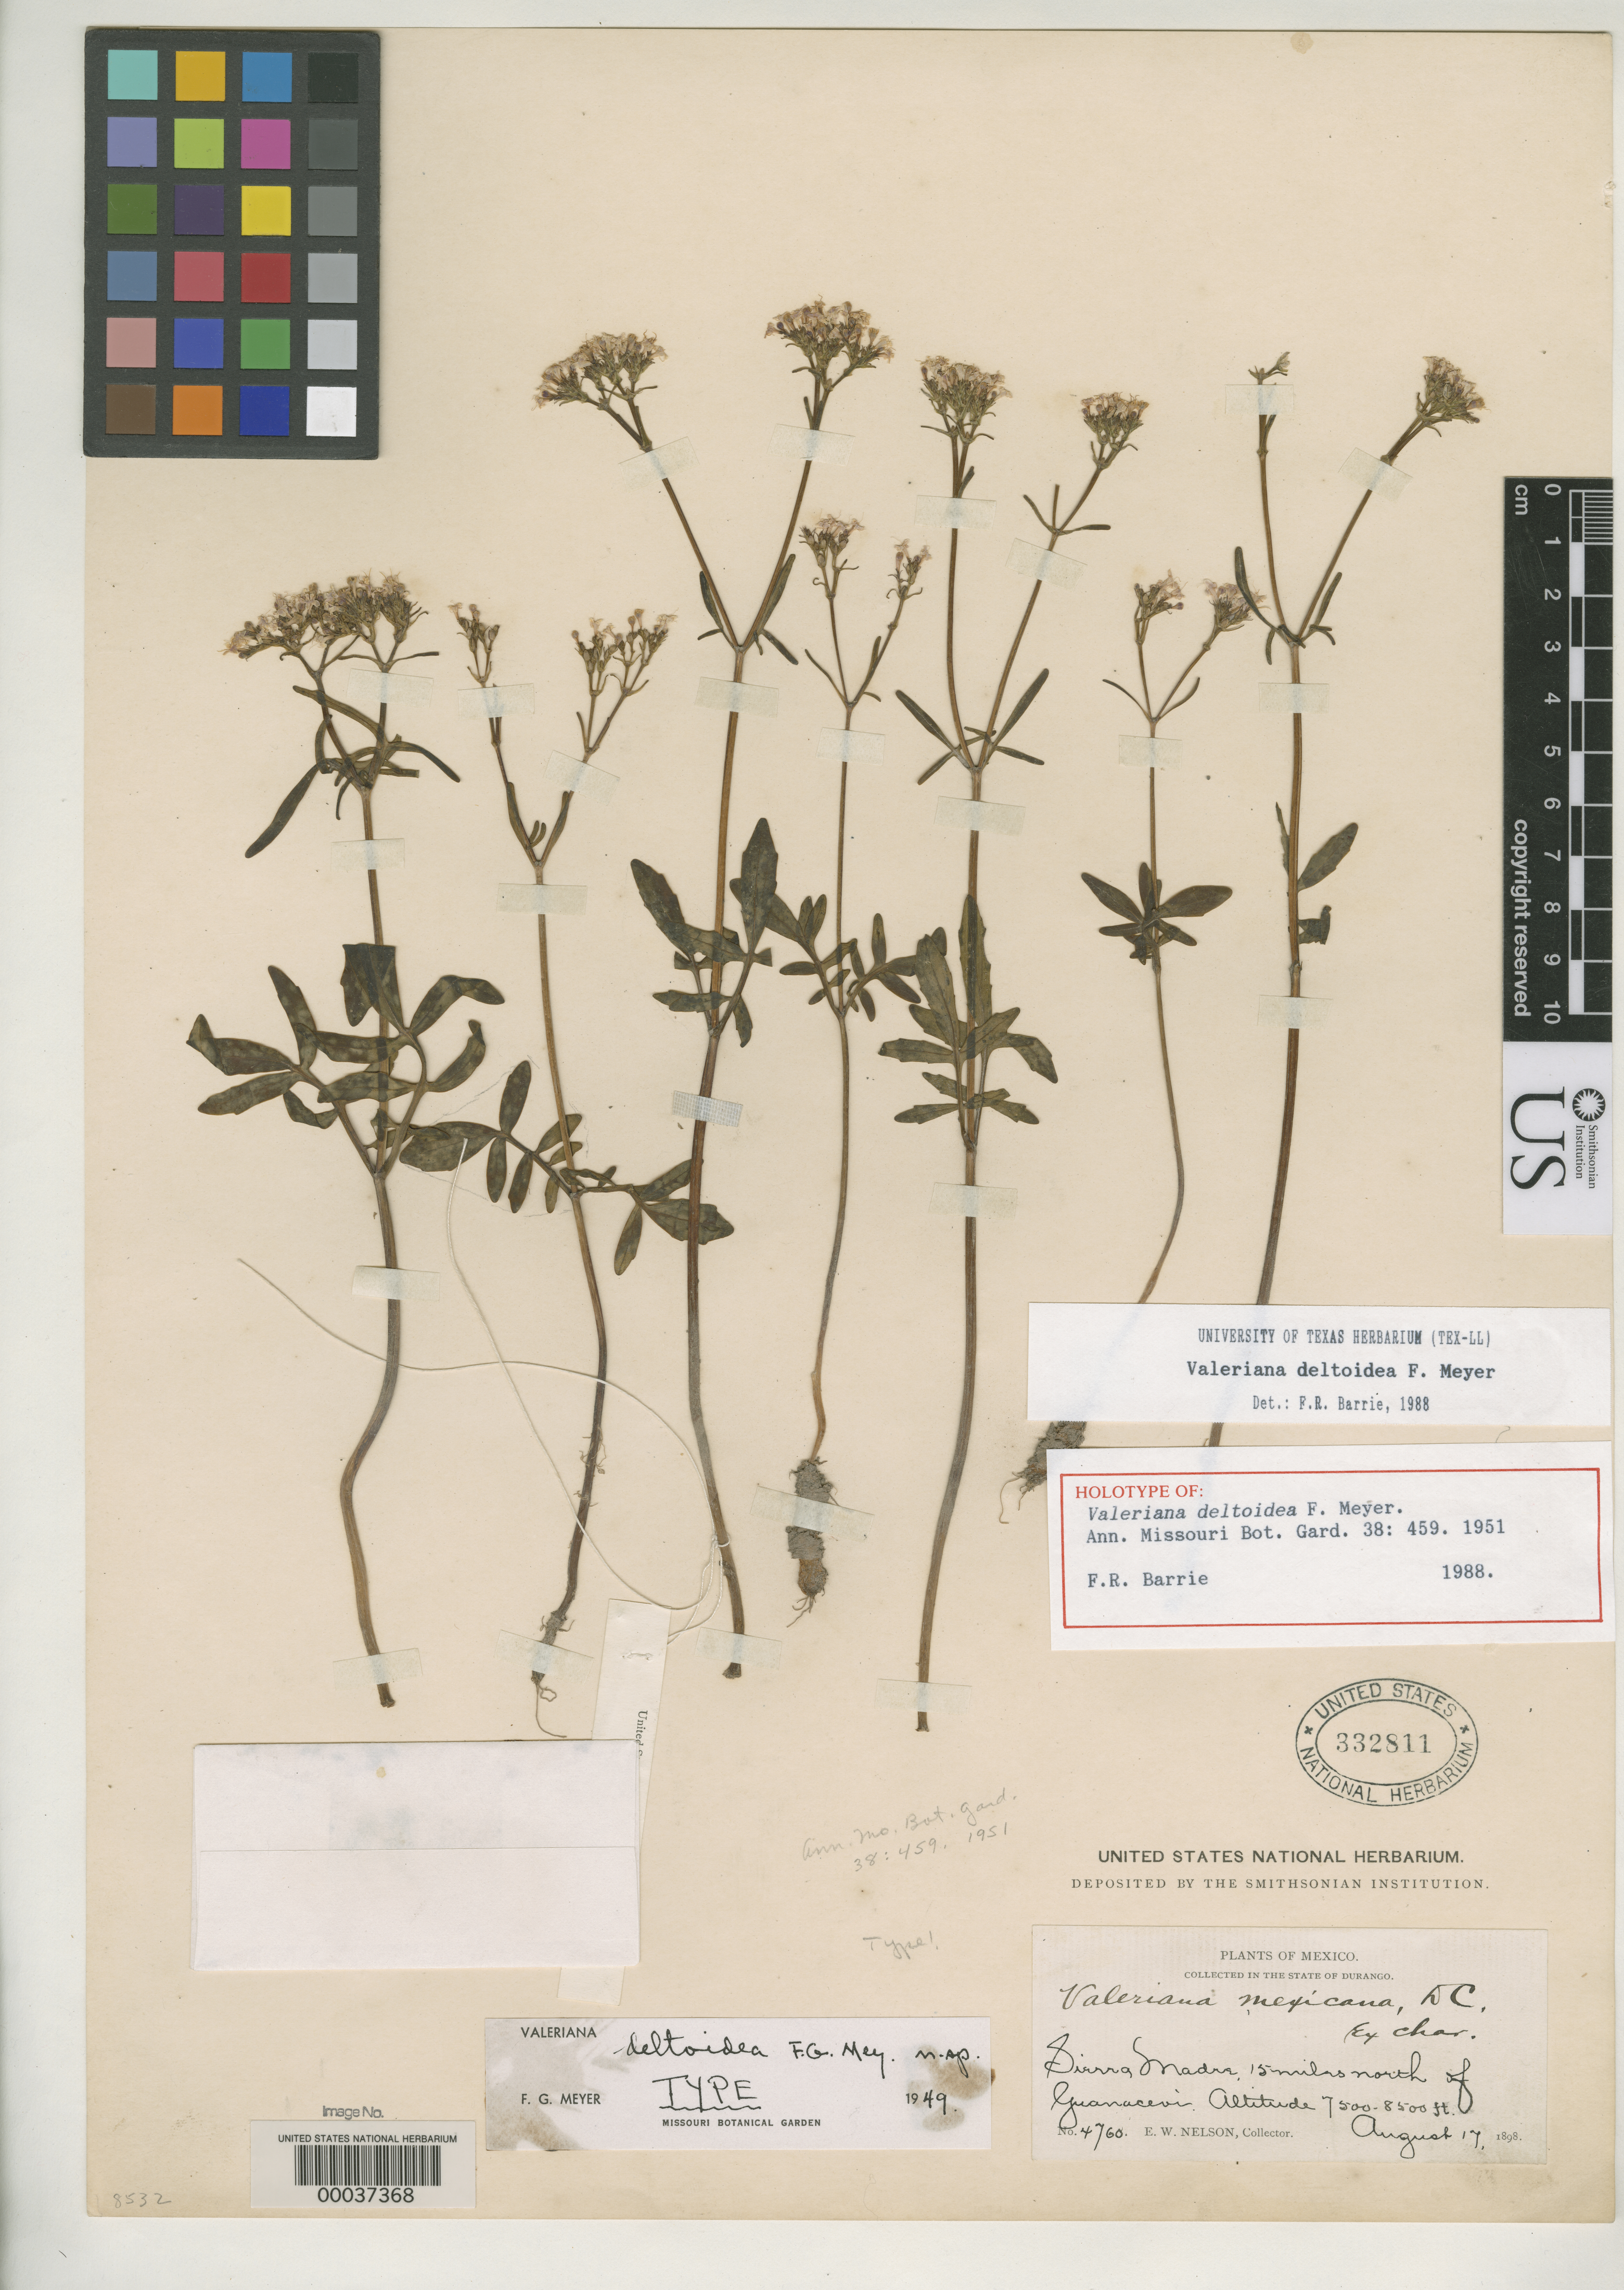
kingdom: Plantae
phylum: Tracheophyta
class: Magnoliopsida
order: Dipsacales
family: Caprifoliaceae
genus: Valeriana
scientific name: Valeriana deltoidea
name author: F.G. Mey.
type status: Holotype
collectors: E. W. Nelson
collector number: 4760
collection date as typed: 17 Aug 1898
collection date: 1898-08-17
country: Mexico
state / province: Durango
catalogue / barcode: US 332811